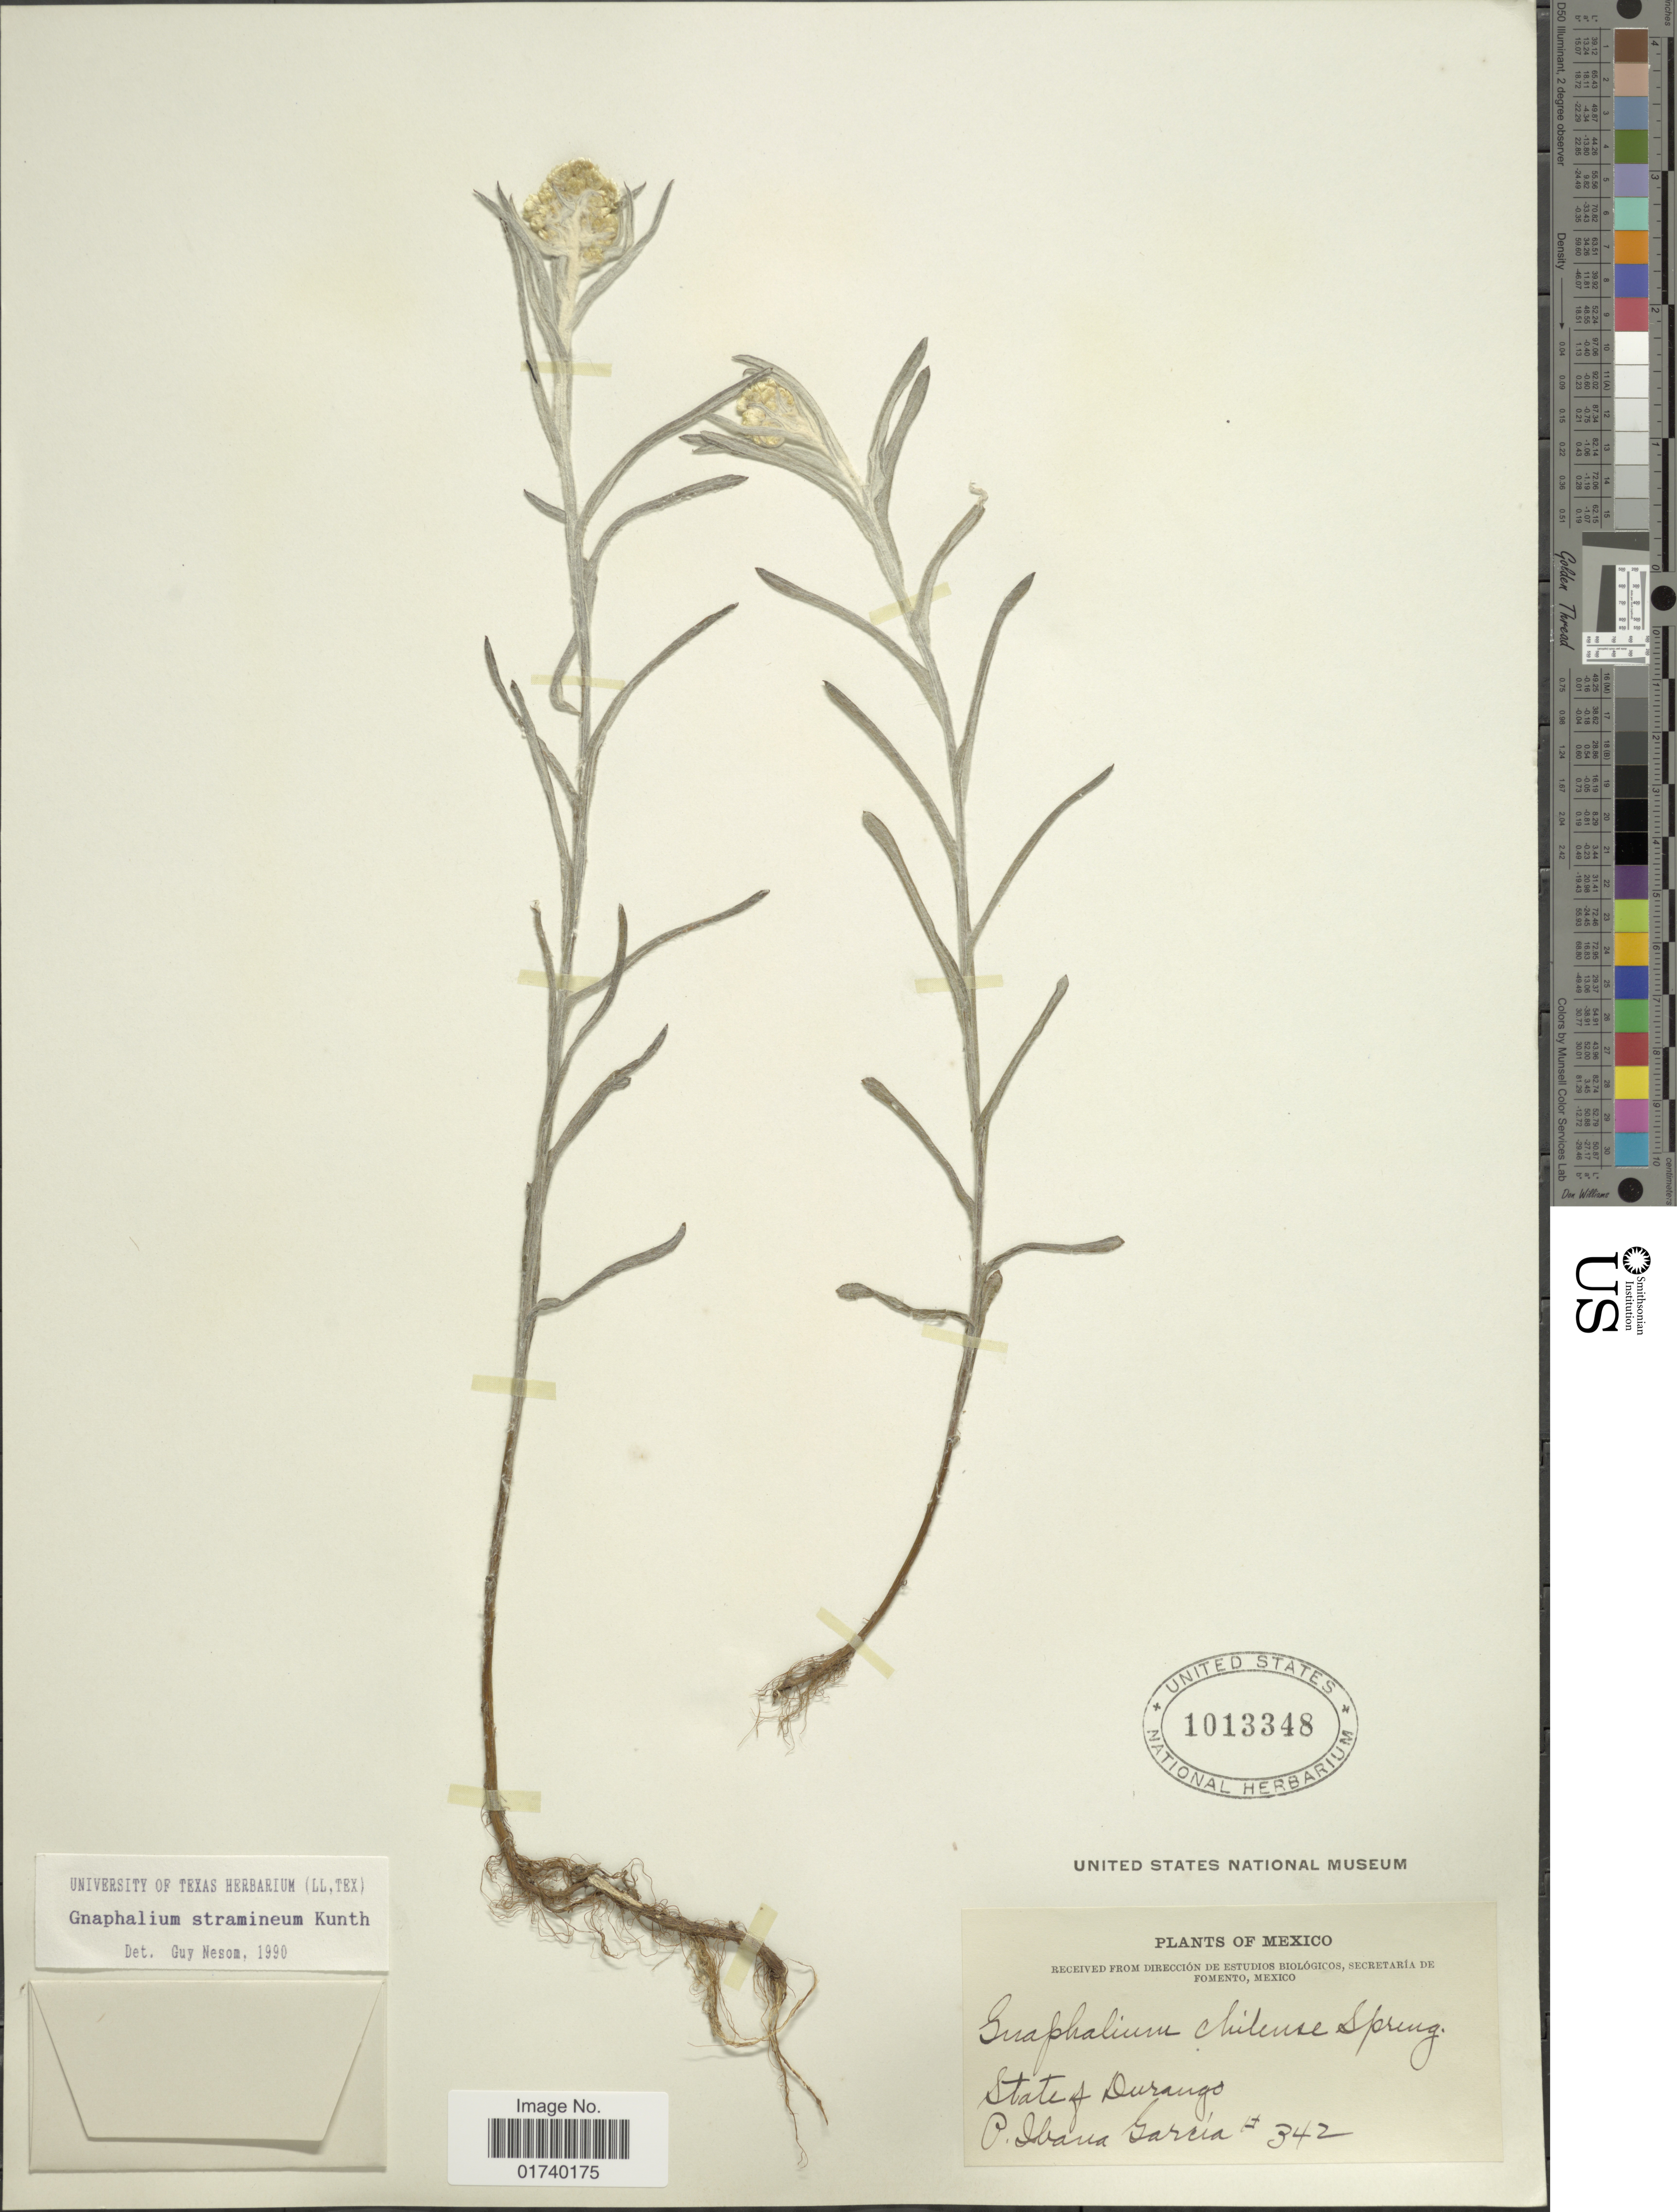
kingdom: Plantae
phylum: Tracheophyta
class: Magnoliopsida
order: Asterales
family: Asteraceae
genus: Pseudognaphalium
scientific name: Pseudognaphalium stramineum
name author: (Kunth) Anderb.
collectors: P. Ibana-Garcia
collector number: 342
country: Mexico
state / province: Durango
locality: State of Durango.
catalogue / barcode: US 1013348